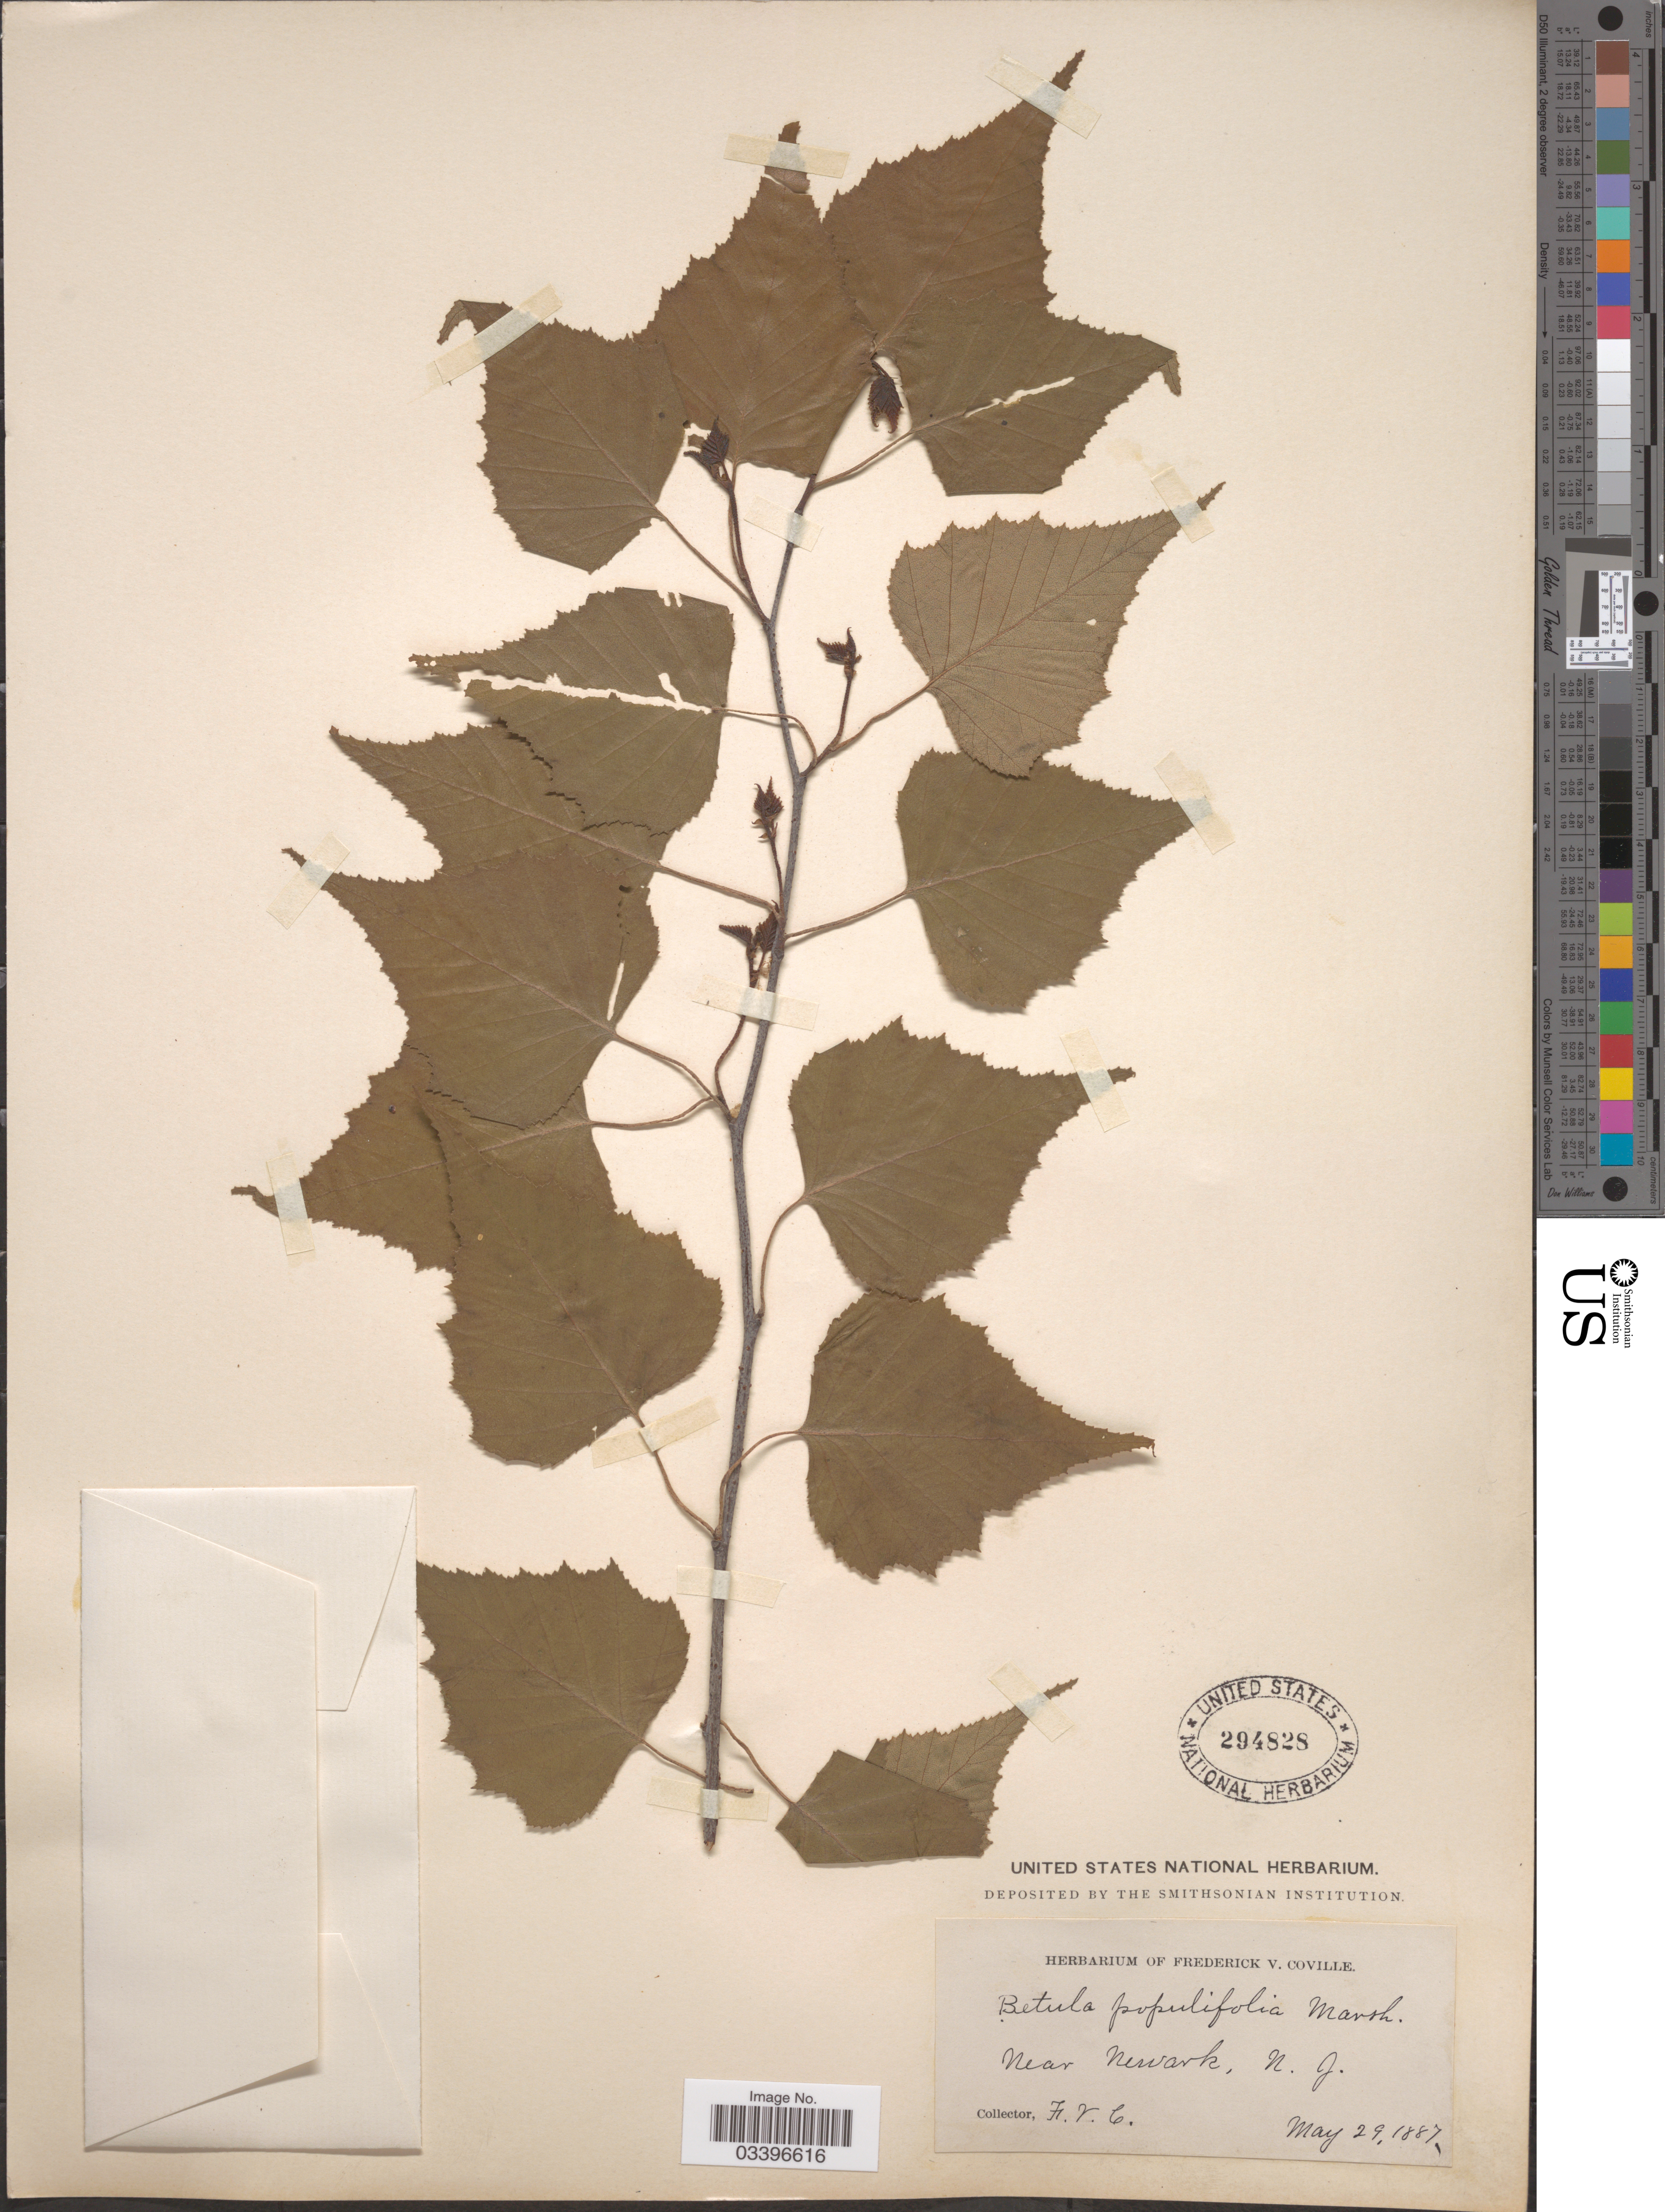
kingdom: Plantae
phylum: Tracheophyta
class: Magnoliopsida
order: Fagales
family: Betulaceae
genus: Betula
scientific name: Betula populifolia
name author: Marshall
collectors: F. V. Coville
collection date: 1887-05-29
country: United States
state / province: New Jersey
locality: Near Newark.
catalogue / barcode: US 294828